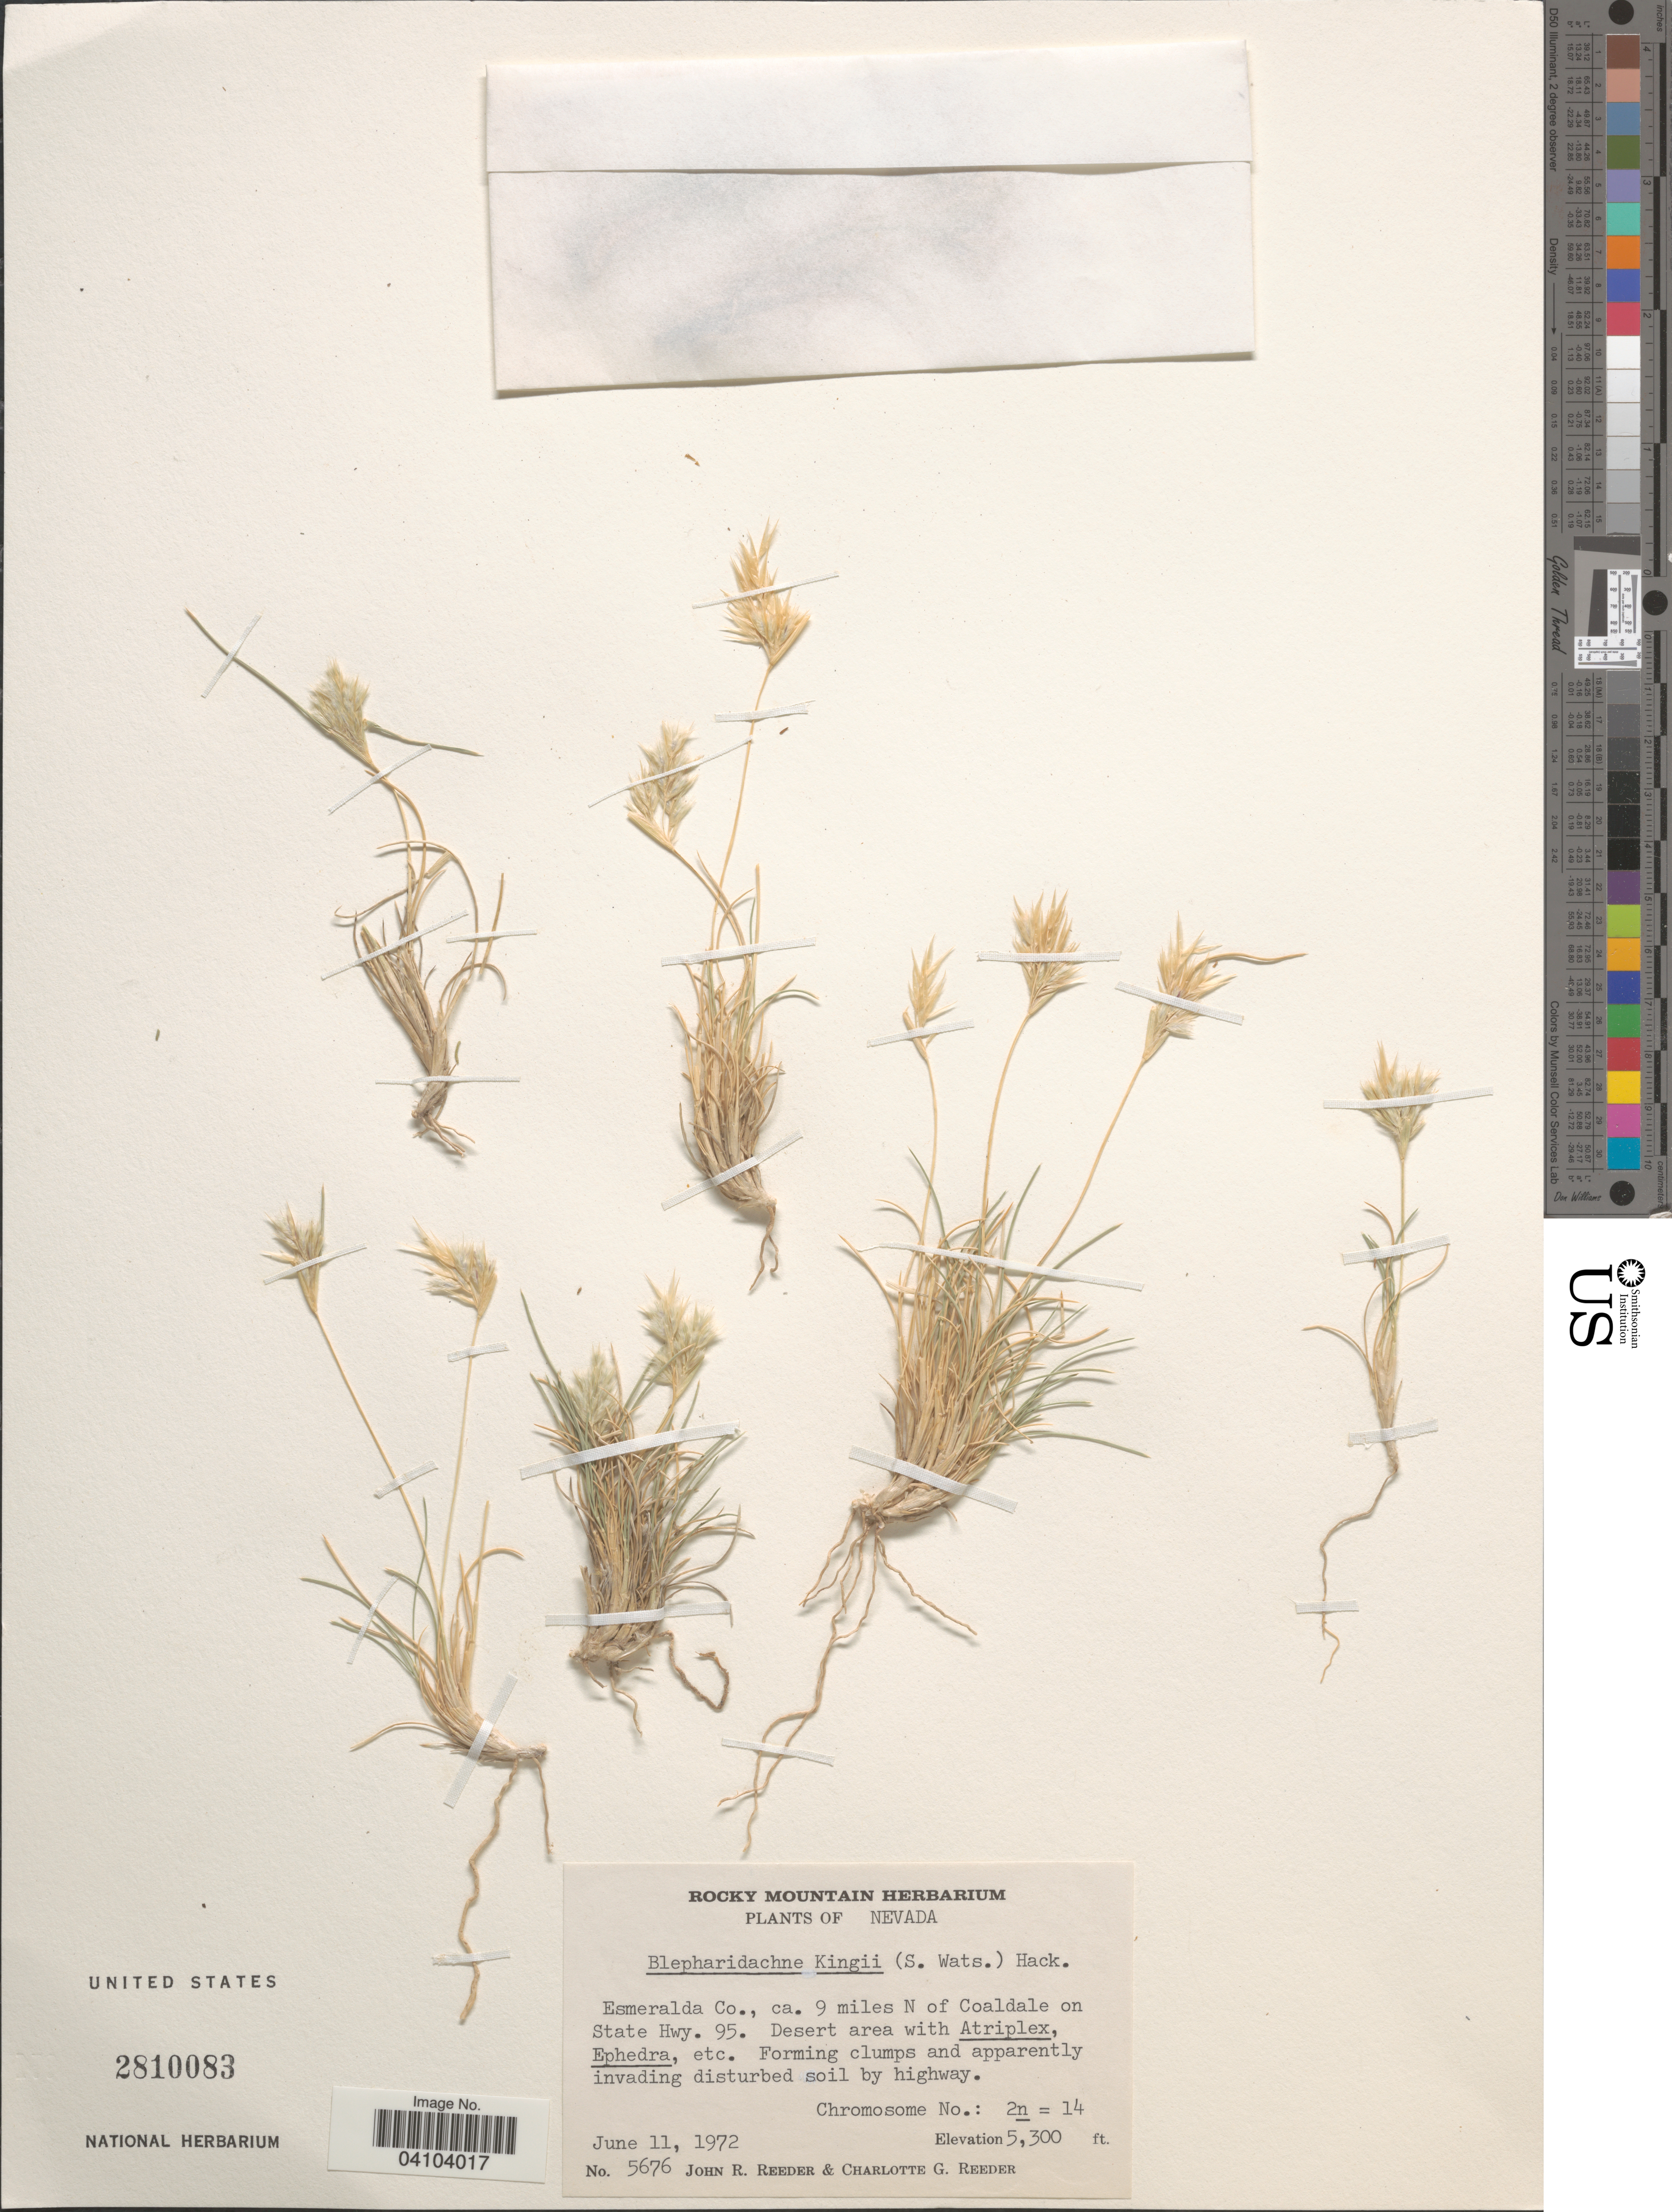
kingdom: Plantae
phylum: Tracheophyta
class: Liliopsida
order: Poales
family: Poaceae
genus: Blepharidachne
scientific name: Blepharidachne kingii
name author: (S. Watson) Hack.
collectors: J. R. Reeder & C. G. Reeder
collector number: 5676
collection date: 1972-06-11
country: United States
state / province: Nevada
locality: Esmeralda Co., ca. 9 miles N of Coaldale on State Hwy. 95. Desert area.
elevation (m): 1615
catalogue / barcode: US 2810083